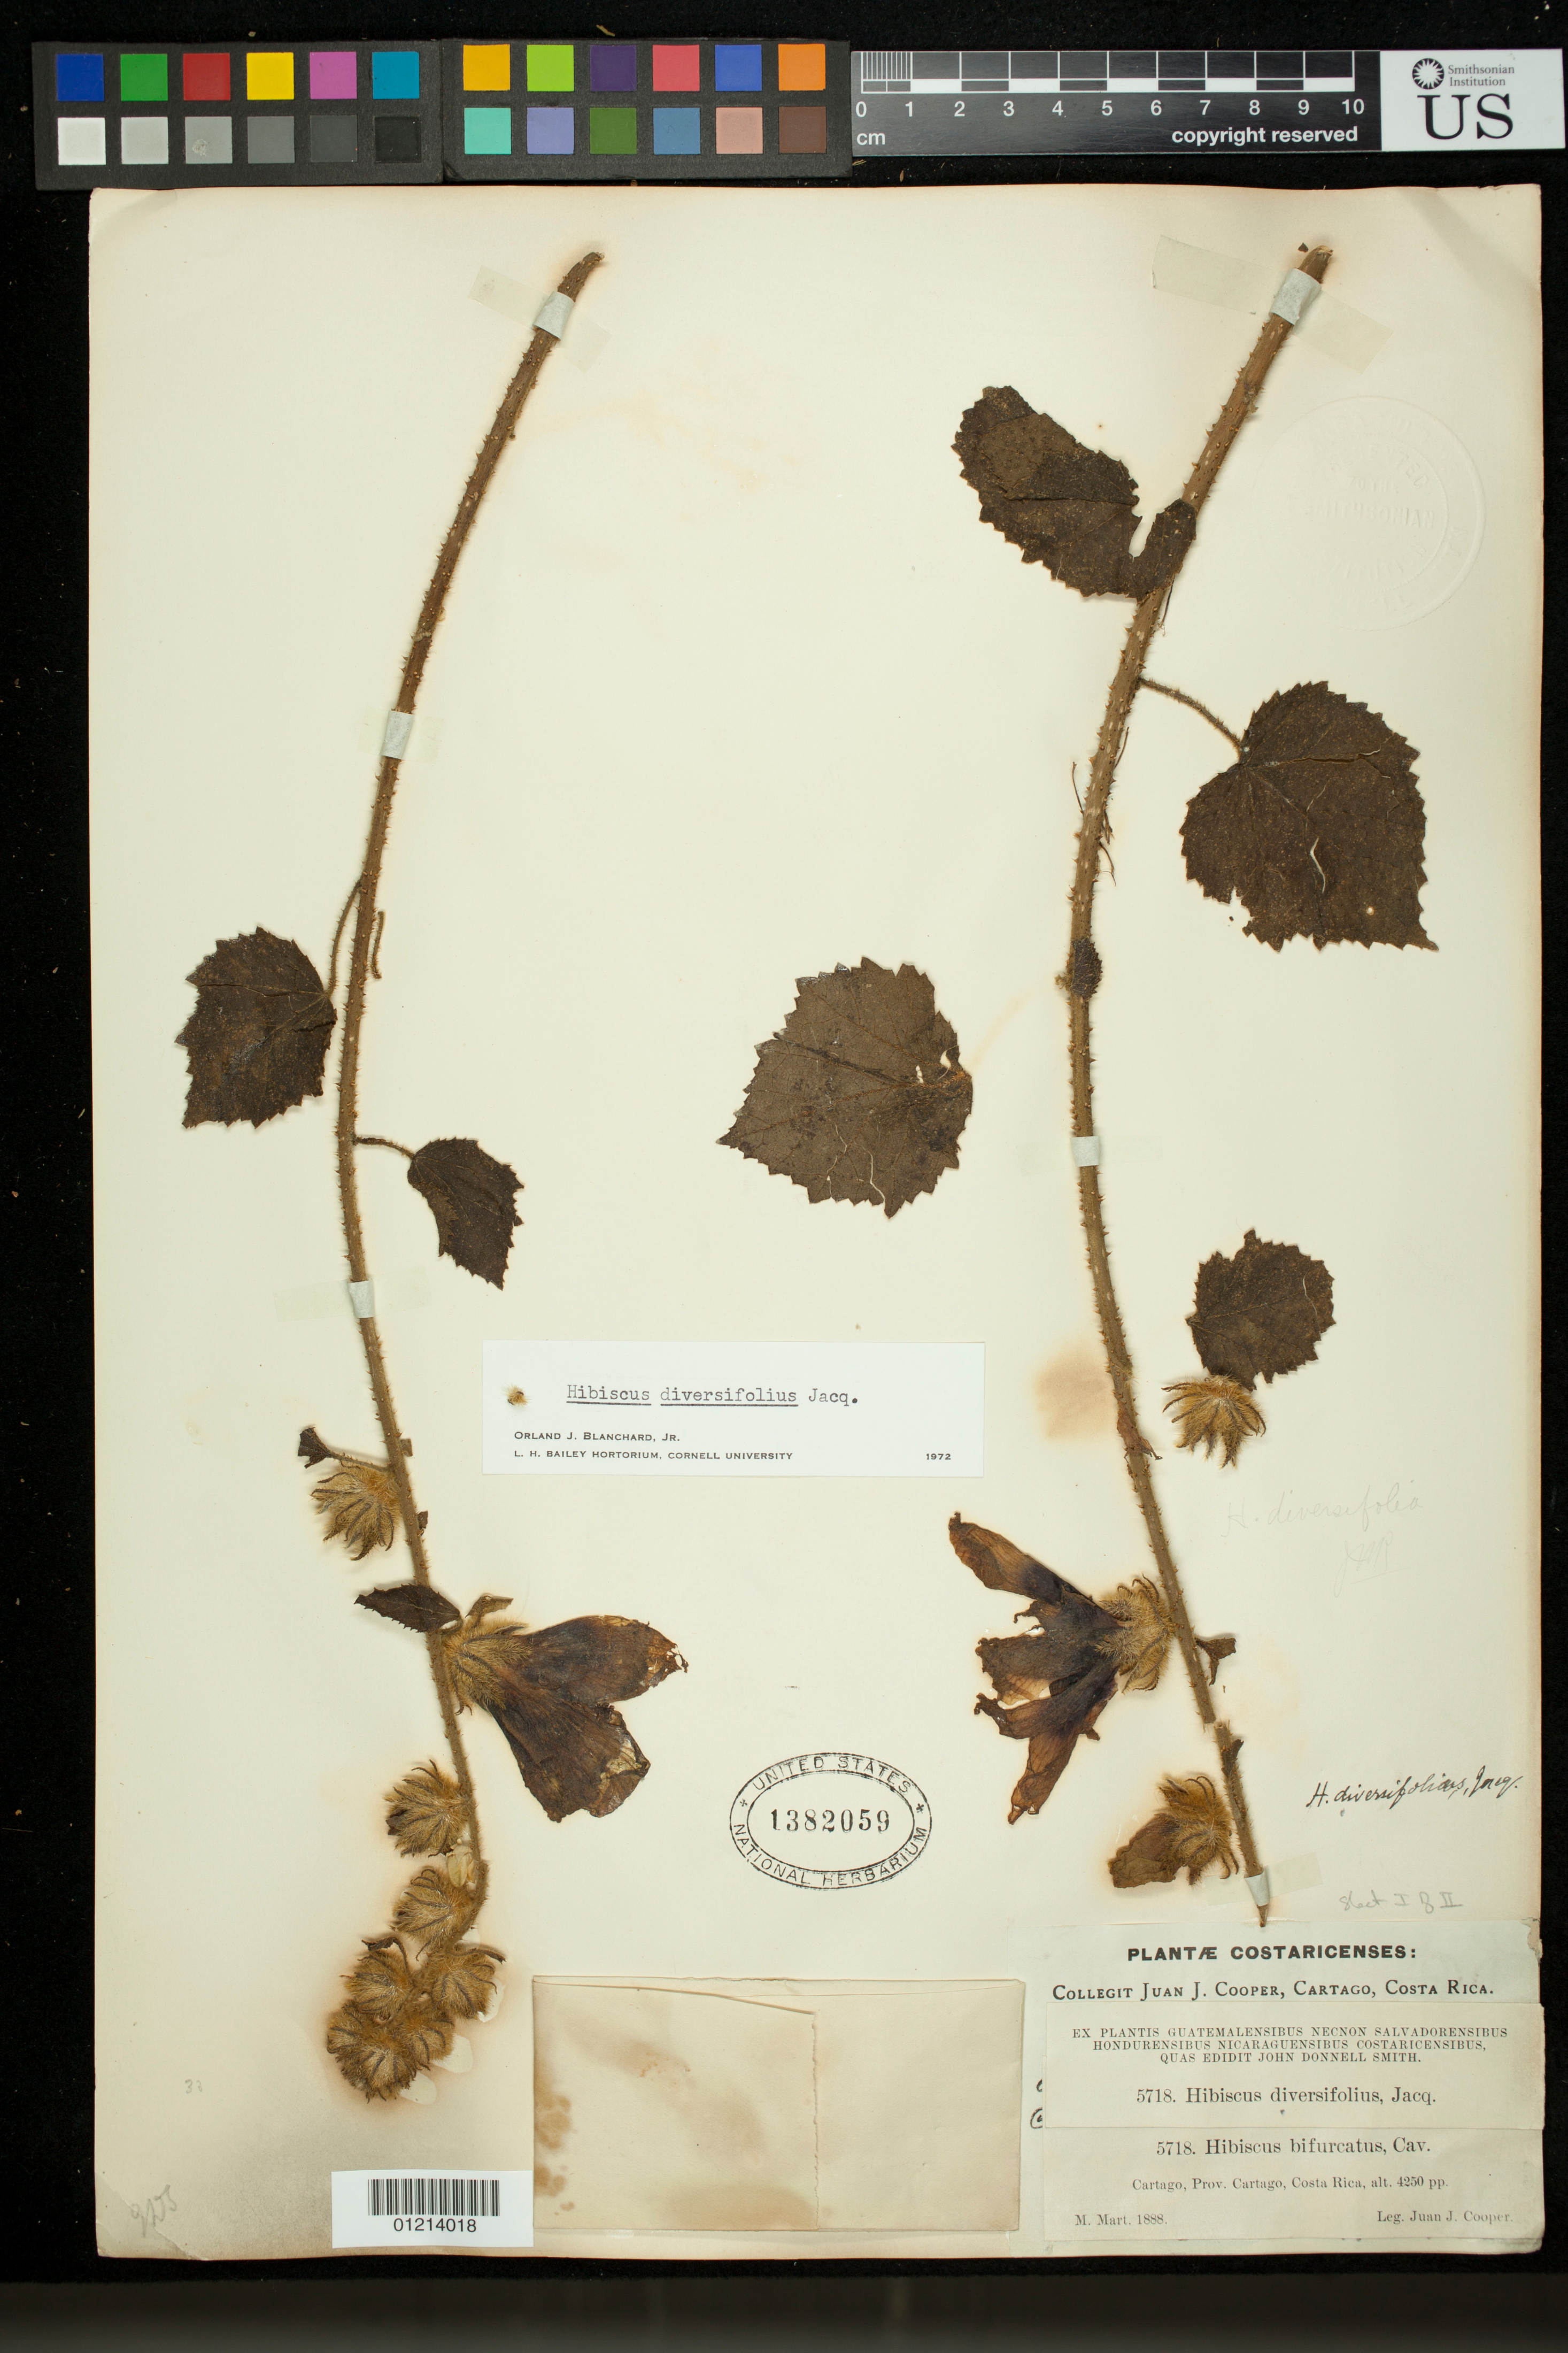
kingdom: Plantae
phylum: Tracheophyta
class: Magnoliopsida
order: Malvales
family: Malvaceae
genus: Sabdariffa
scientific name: Sabdariffa diversifolia subsp. diversifolia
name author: (Jacq.) McLay & R.L. Barrett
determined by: Dorr, Laurence J., Curator (BOT), Smithsonian Institution - National Museum of Natural History (UNITED STATES)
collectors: J. J. Cooper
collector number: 5718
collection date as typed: Mar 1888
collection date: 1888-03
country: Costa Rica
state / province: Cartago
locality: Cartago, Prov. Cartago, Costa Rica.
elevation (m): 1295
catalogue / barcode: US 1382059